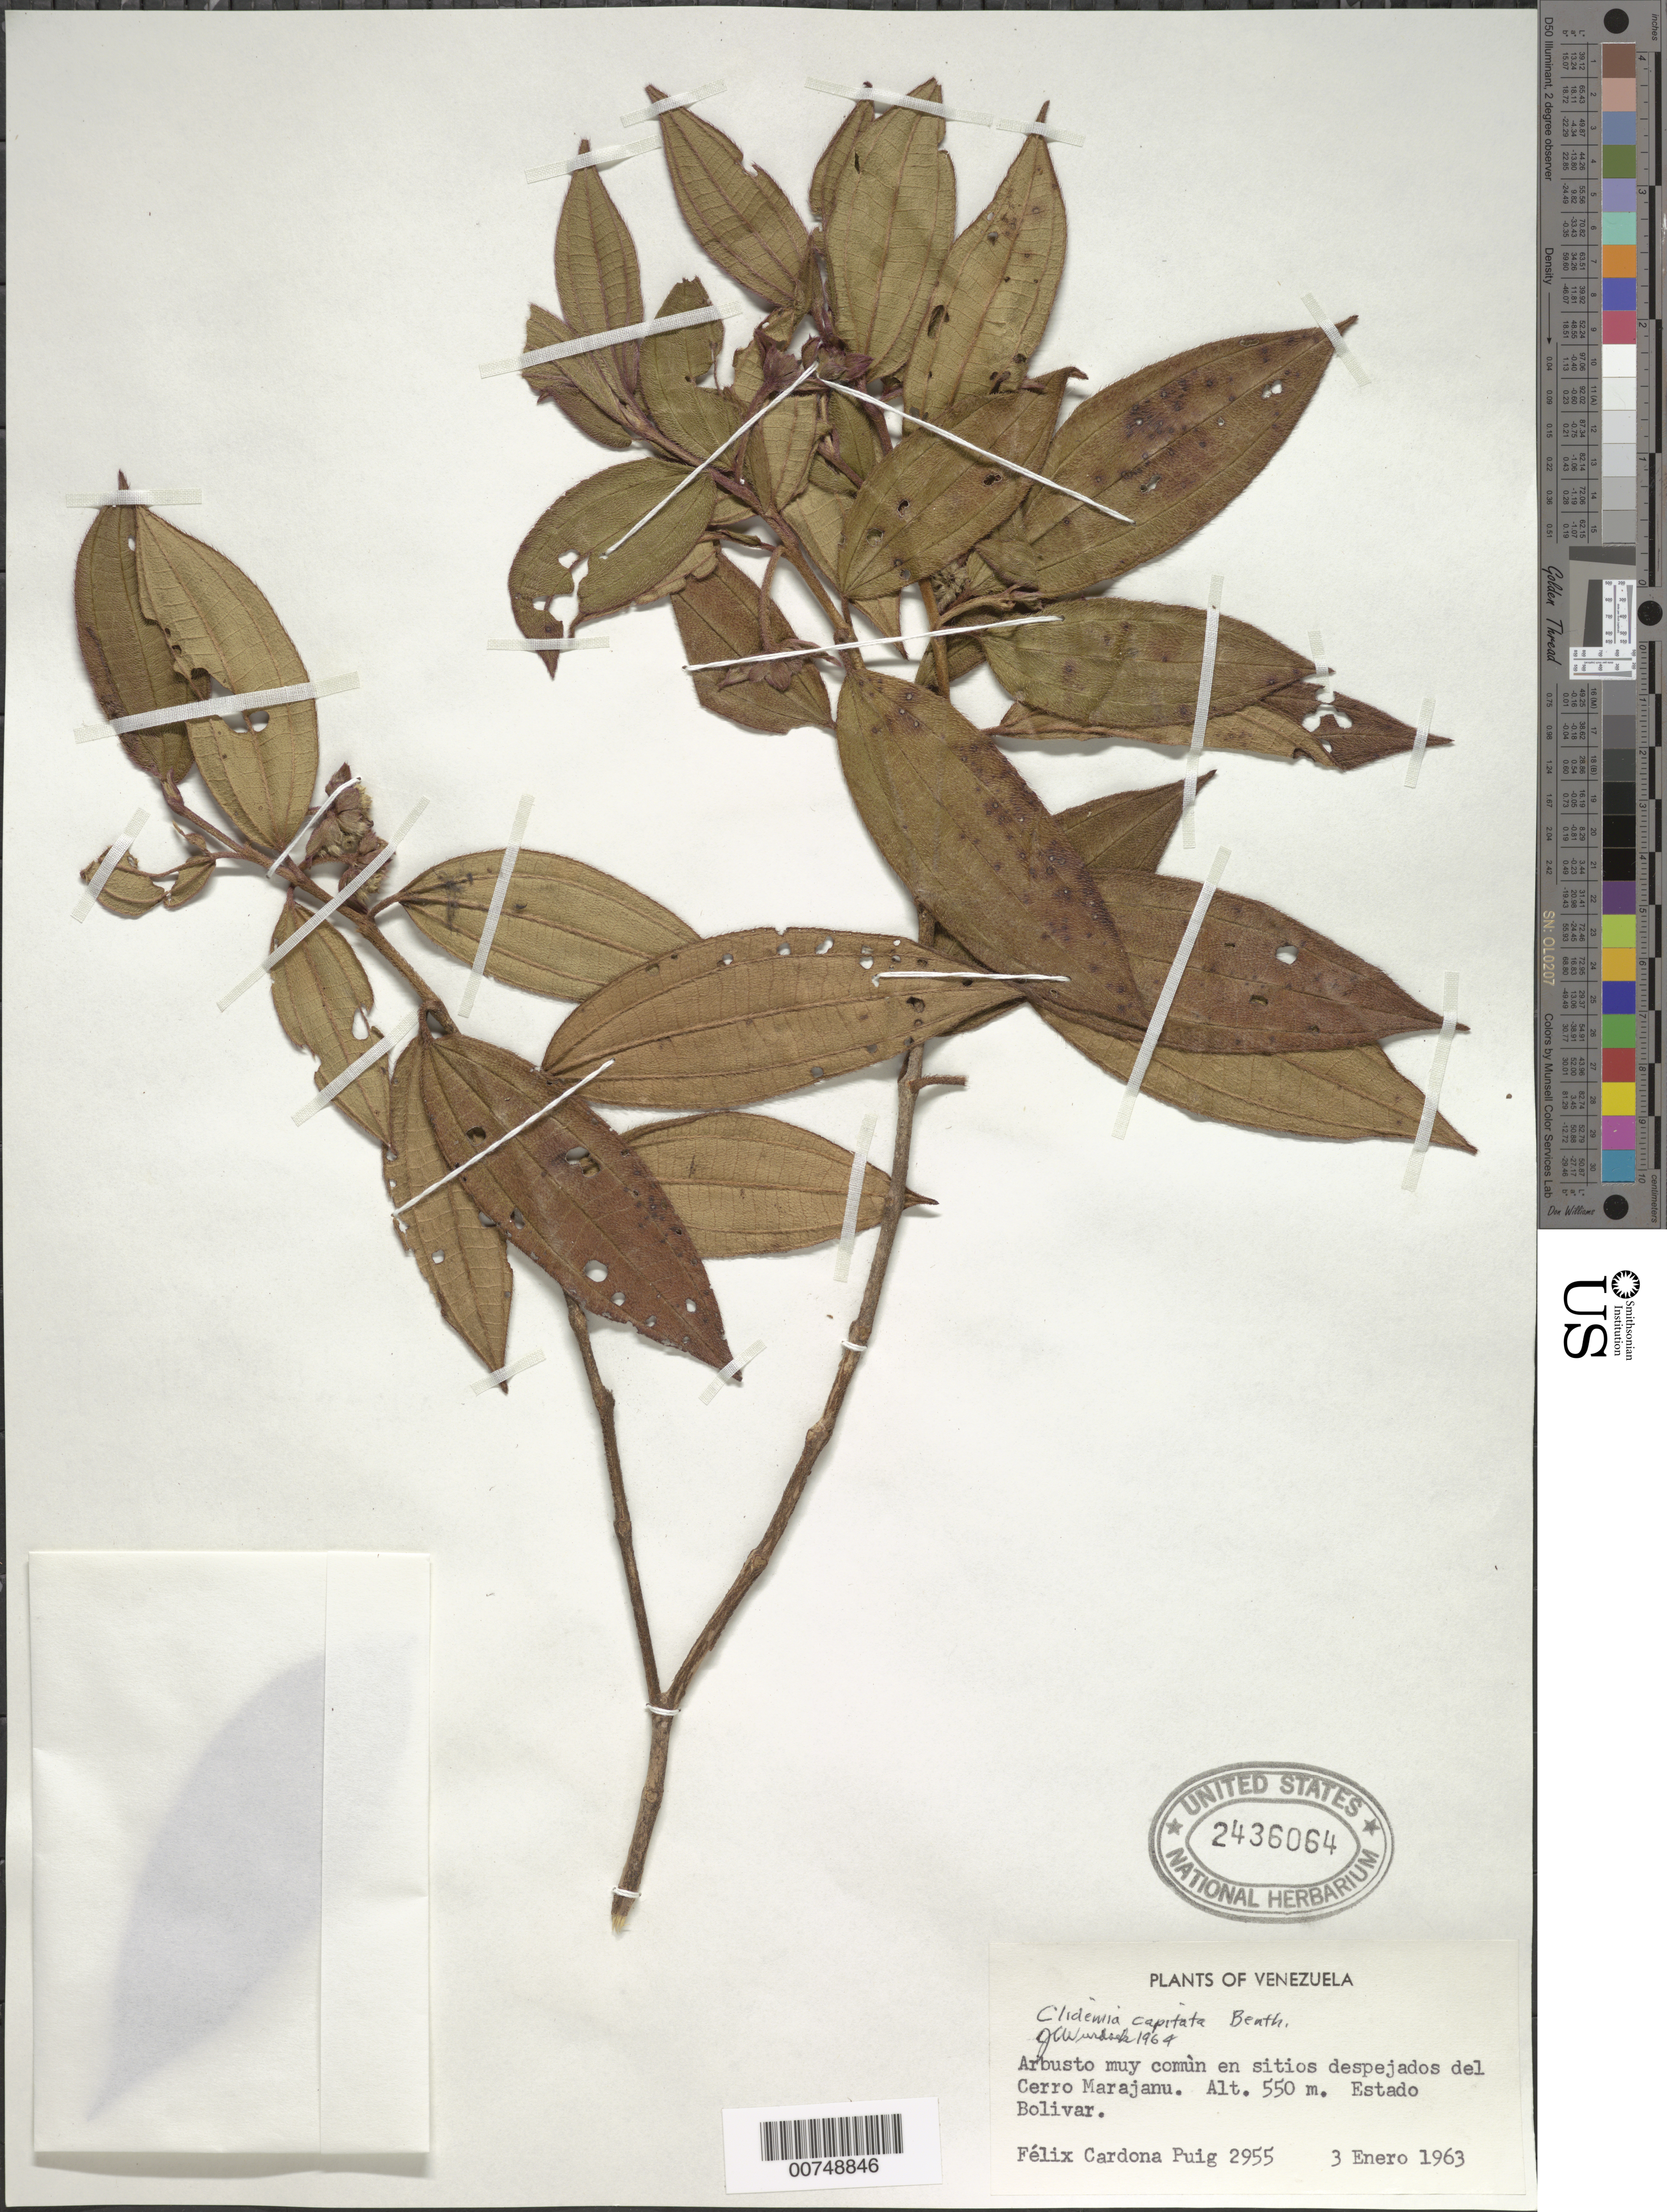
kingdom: Plantae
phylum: Tracheophyta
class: Magnoliopsida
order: Myrtales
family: Melastomataceae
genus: Clidemia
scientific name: Clidemia capitata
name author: Benth.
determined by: Wurdack, John J., (US), US (UNITED STATES)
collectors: F. Cardona Puig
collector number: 2955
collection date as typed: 3-Jan-63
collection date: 1963-01-03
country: Venezuela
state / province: Bolívar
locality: Cerro Marajunu, alto Caura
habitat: Sitios despejados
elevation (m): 550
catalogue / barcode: US 2436064